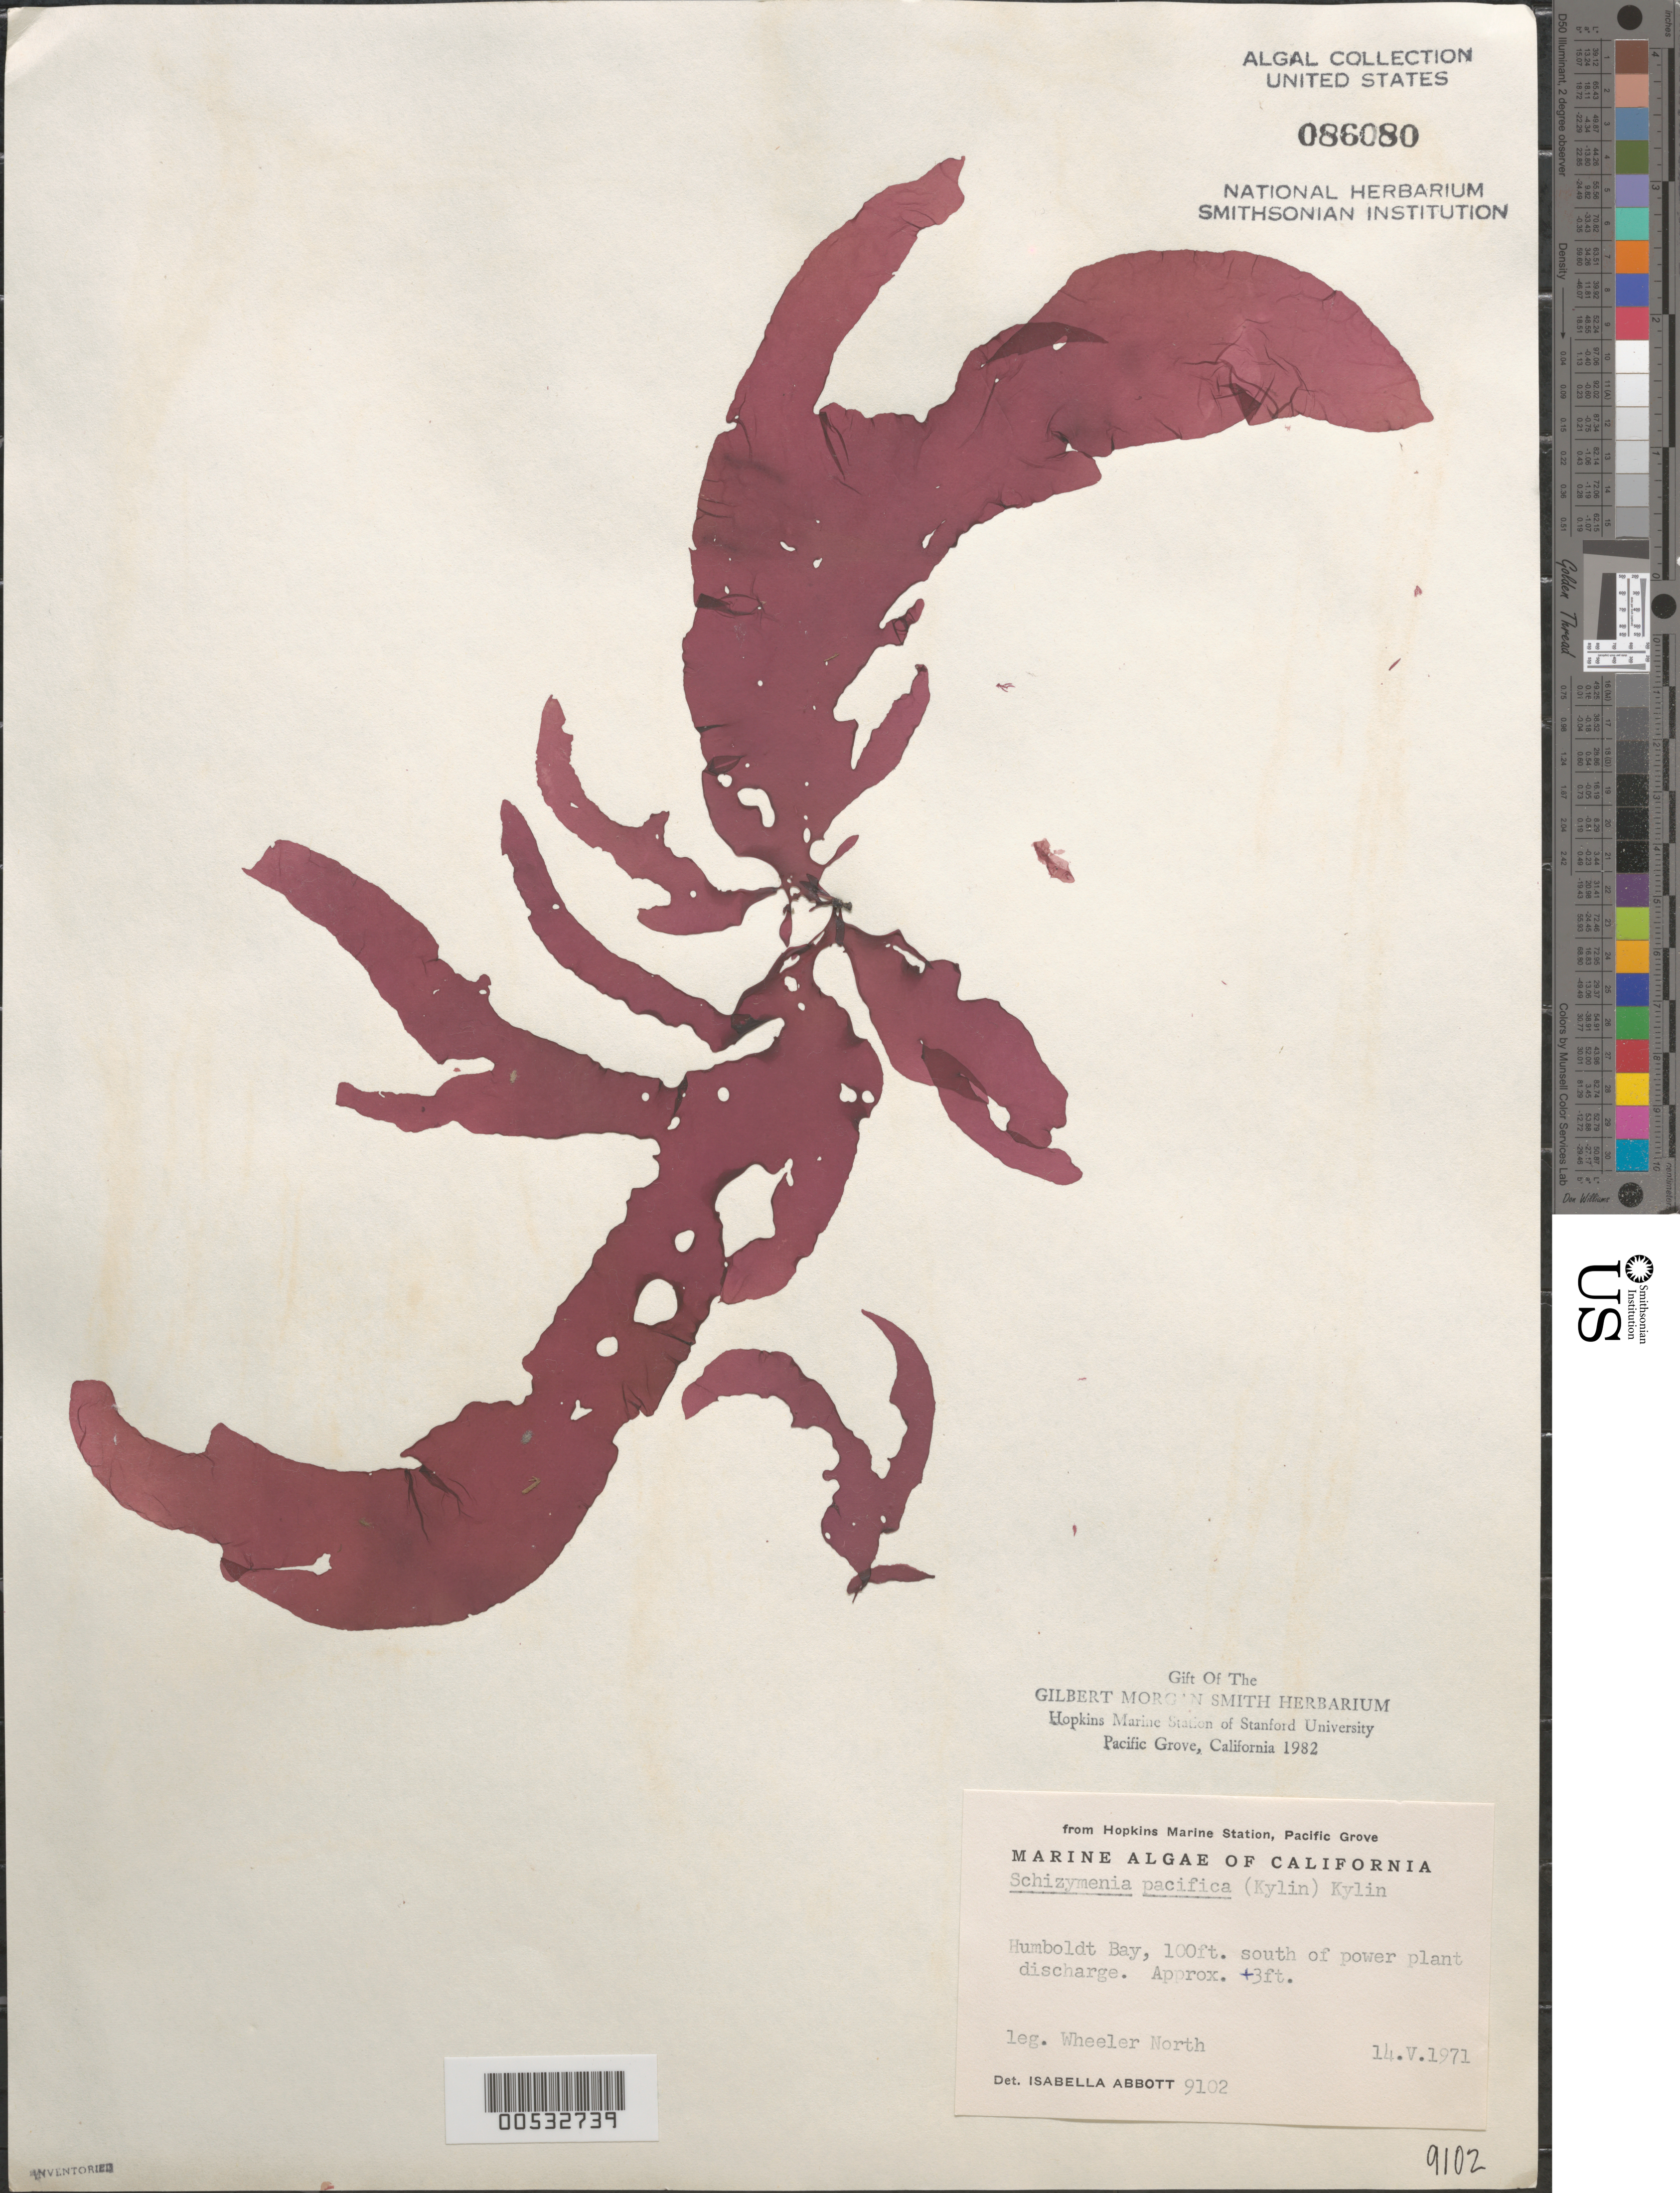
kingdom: Plantae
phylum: Rhodophyta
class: Florideophyceae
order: Nemastomatales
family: Schizymeniaceae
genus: Schizymenia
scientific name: Schizymenia pacifica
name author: (Kylin) Kylin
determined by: Abbott, Isabella A.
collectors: W. North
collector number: IAA 9102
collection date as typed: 14 May 1971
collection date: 1971-05-14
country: United States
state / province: California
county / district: Humboldt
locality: Humboldt Bay, south of PG & E discharge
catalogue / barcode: US 86080